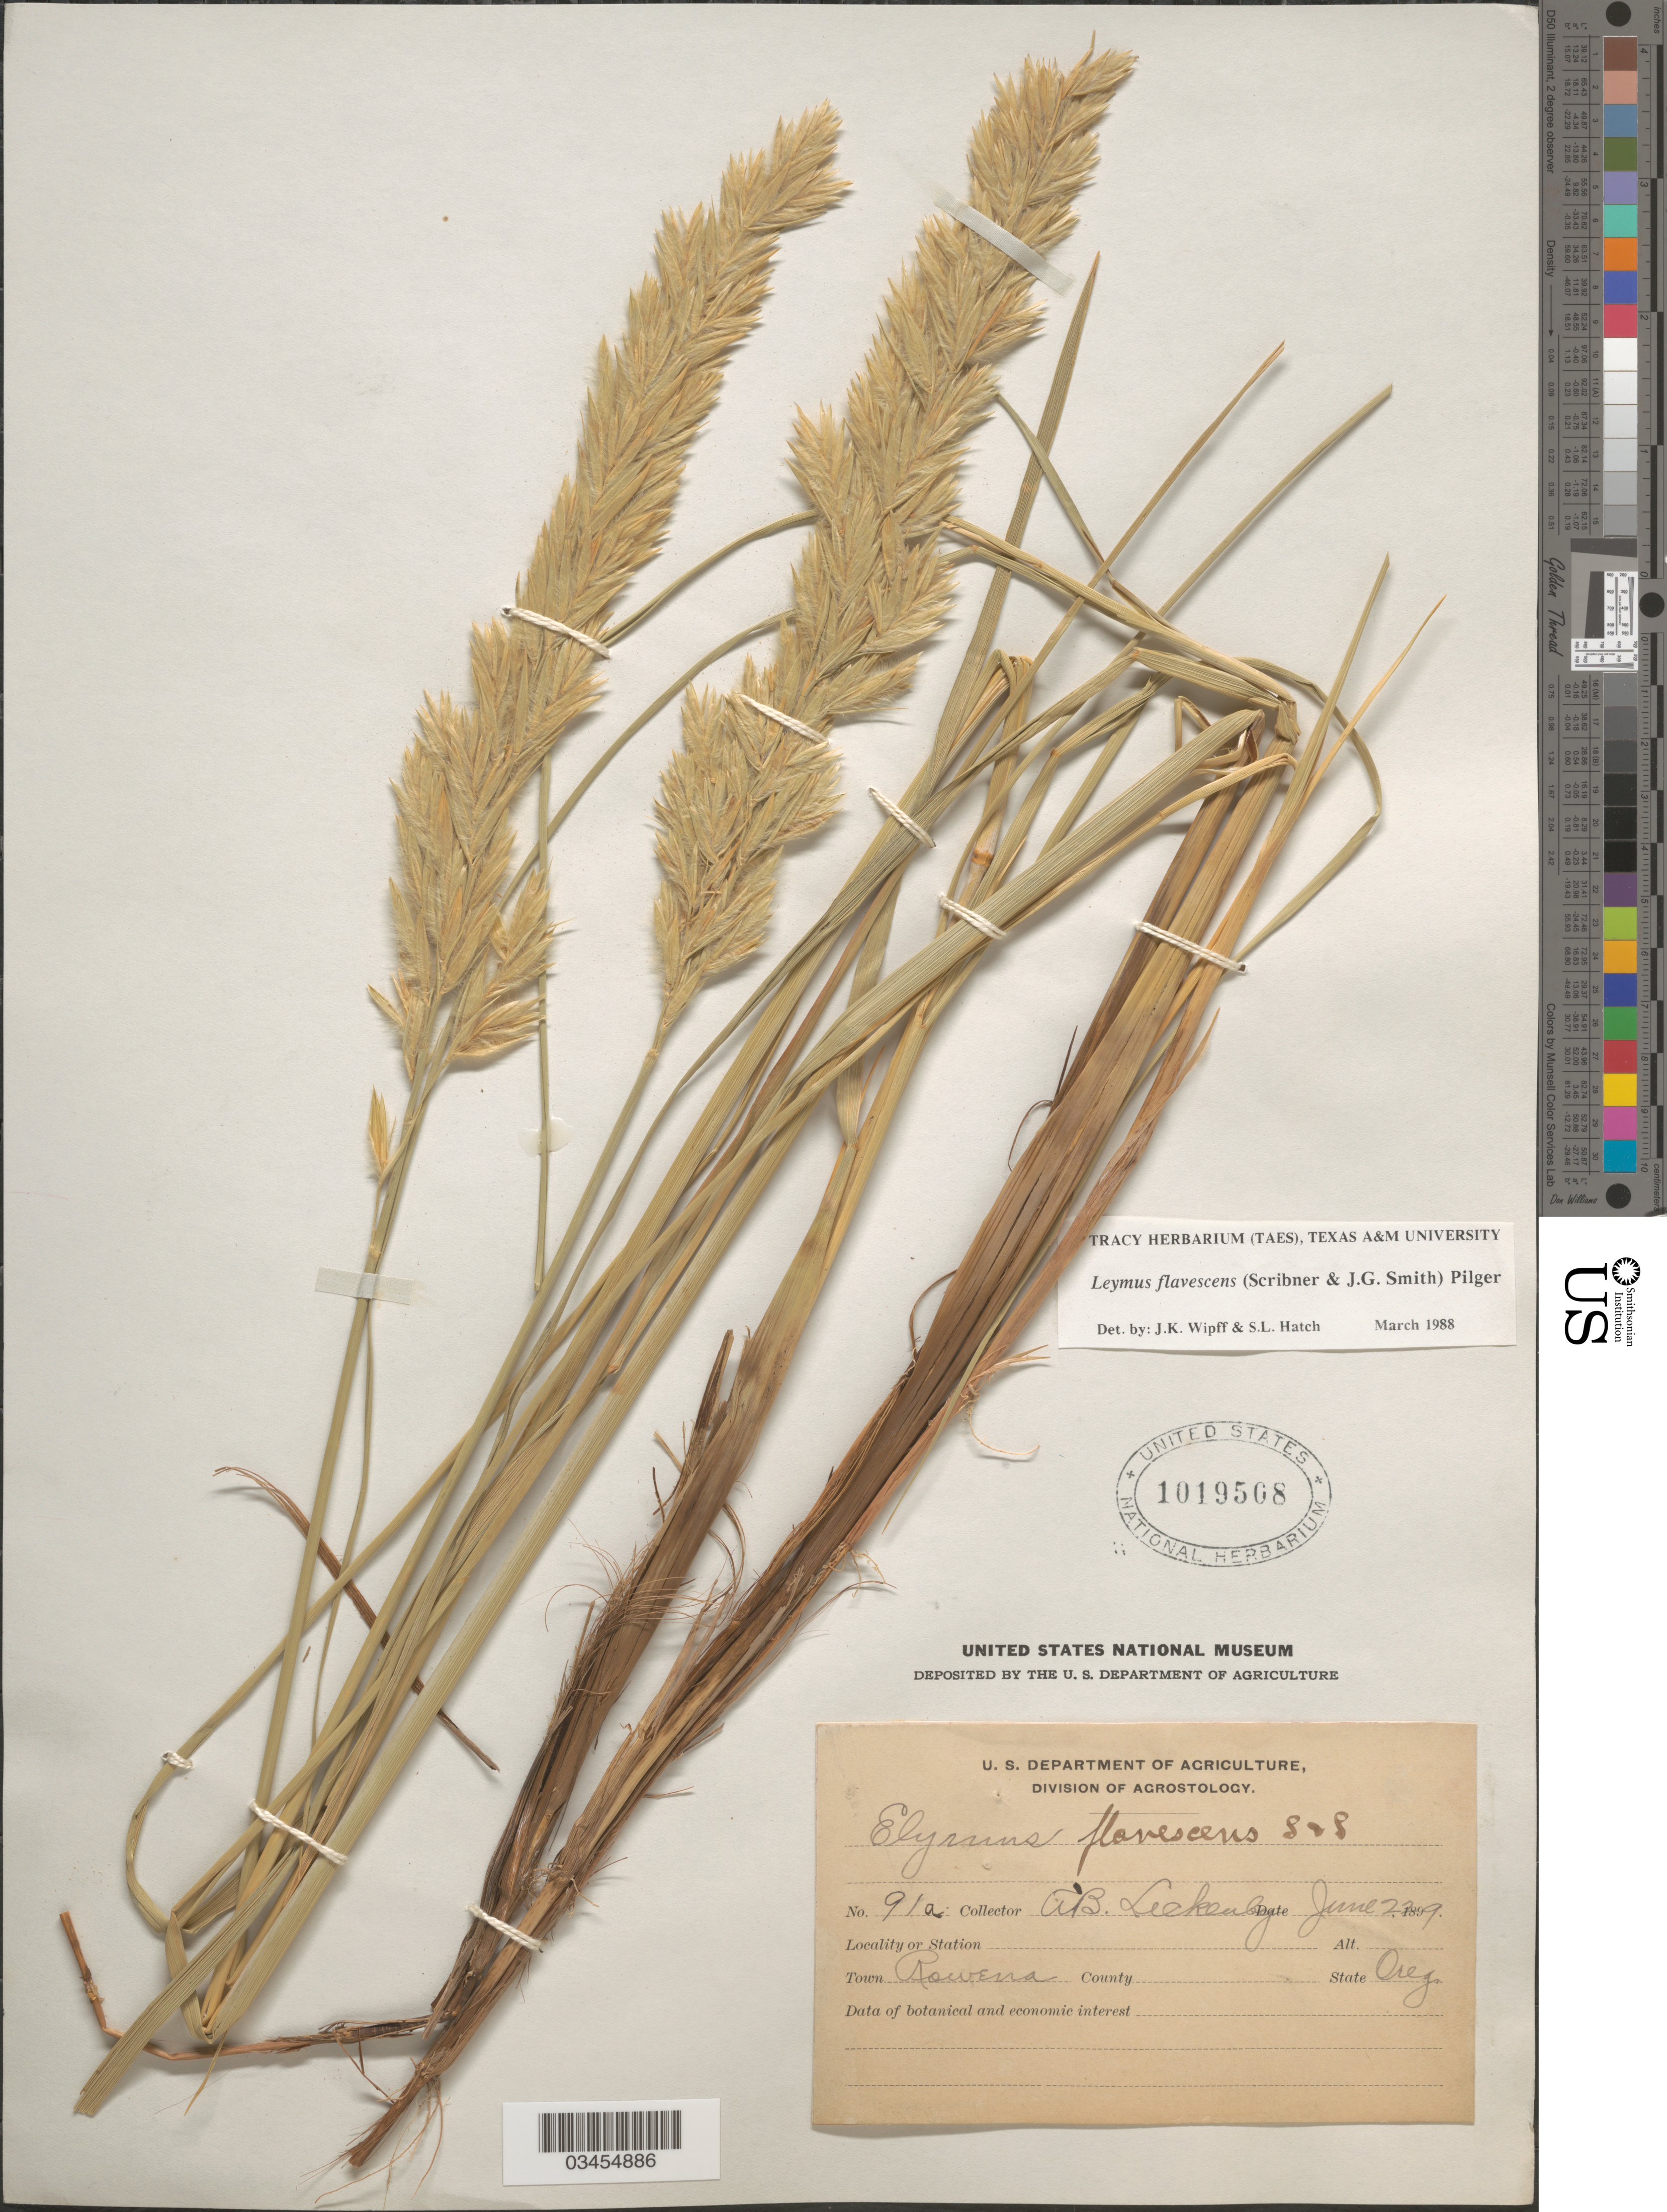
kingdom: Plantae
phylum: Tracheophyta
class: Liliopsida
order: Poales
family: Poaceae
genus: Leymus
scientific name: Leymus flavescens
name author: (Scribn. & J.G. Sm.) Pilg.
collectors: A. Leckenby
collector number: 91a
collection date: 1899-06-22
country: United States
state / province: Oregon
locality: Town Rowena.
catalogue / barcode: US 1019508